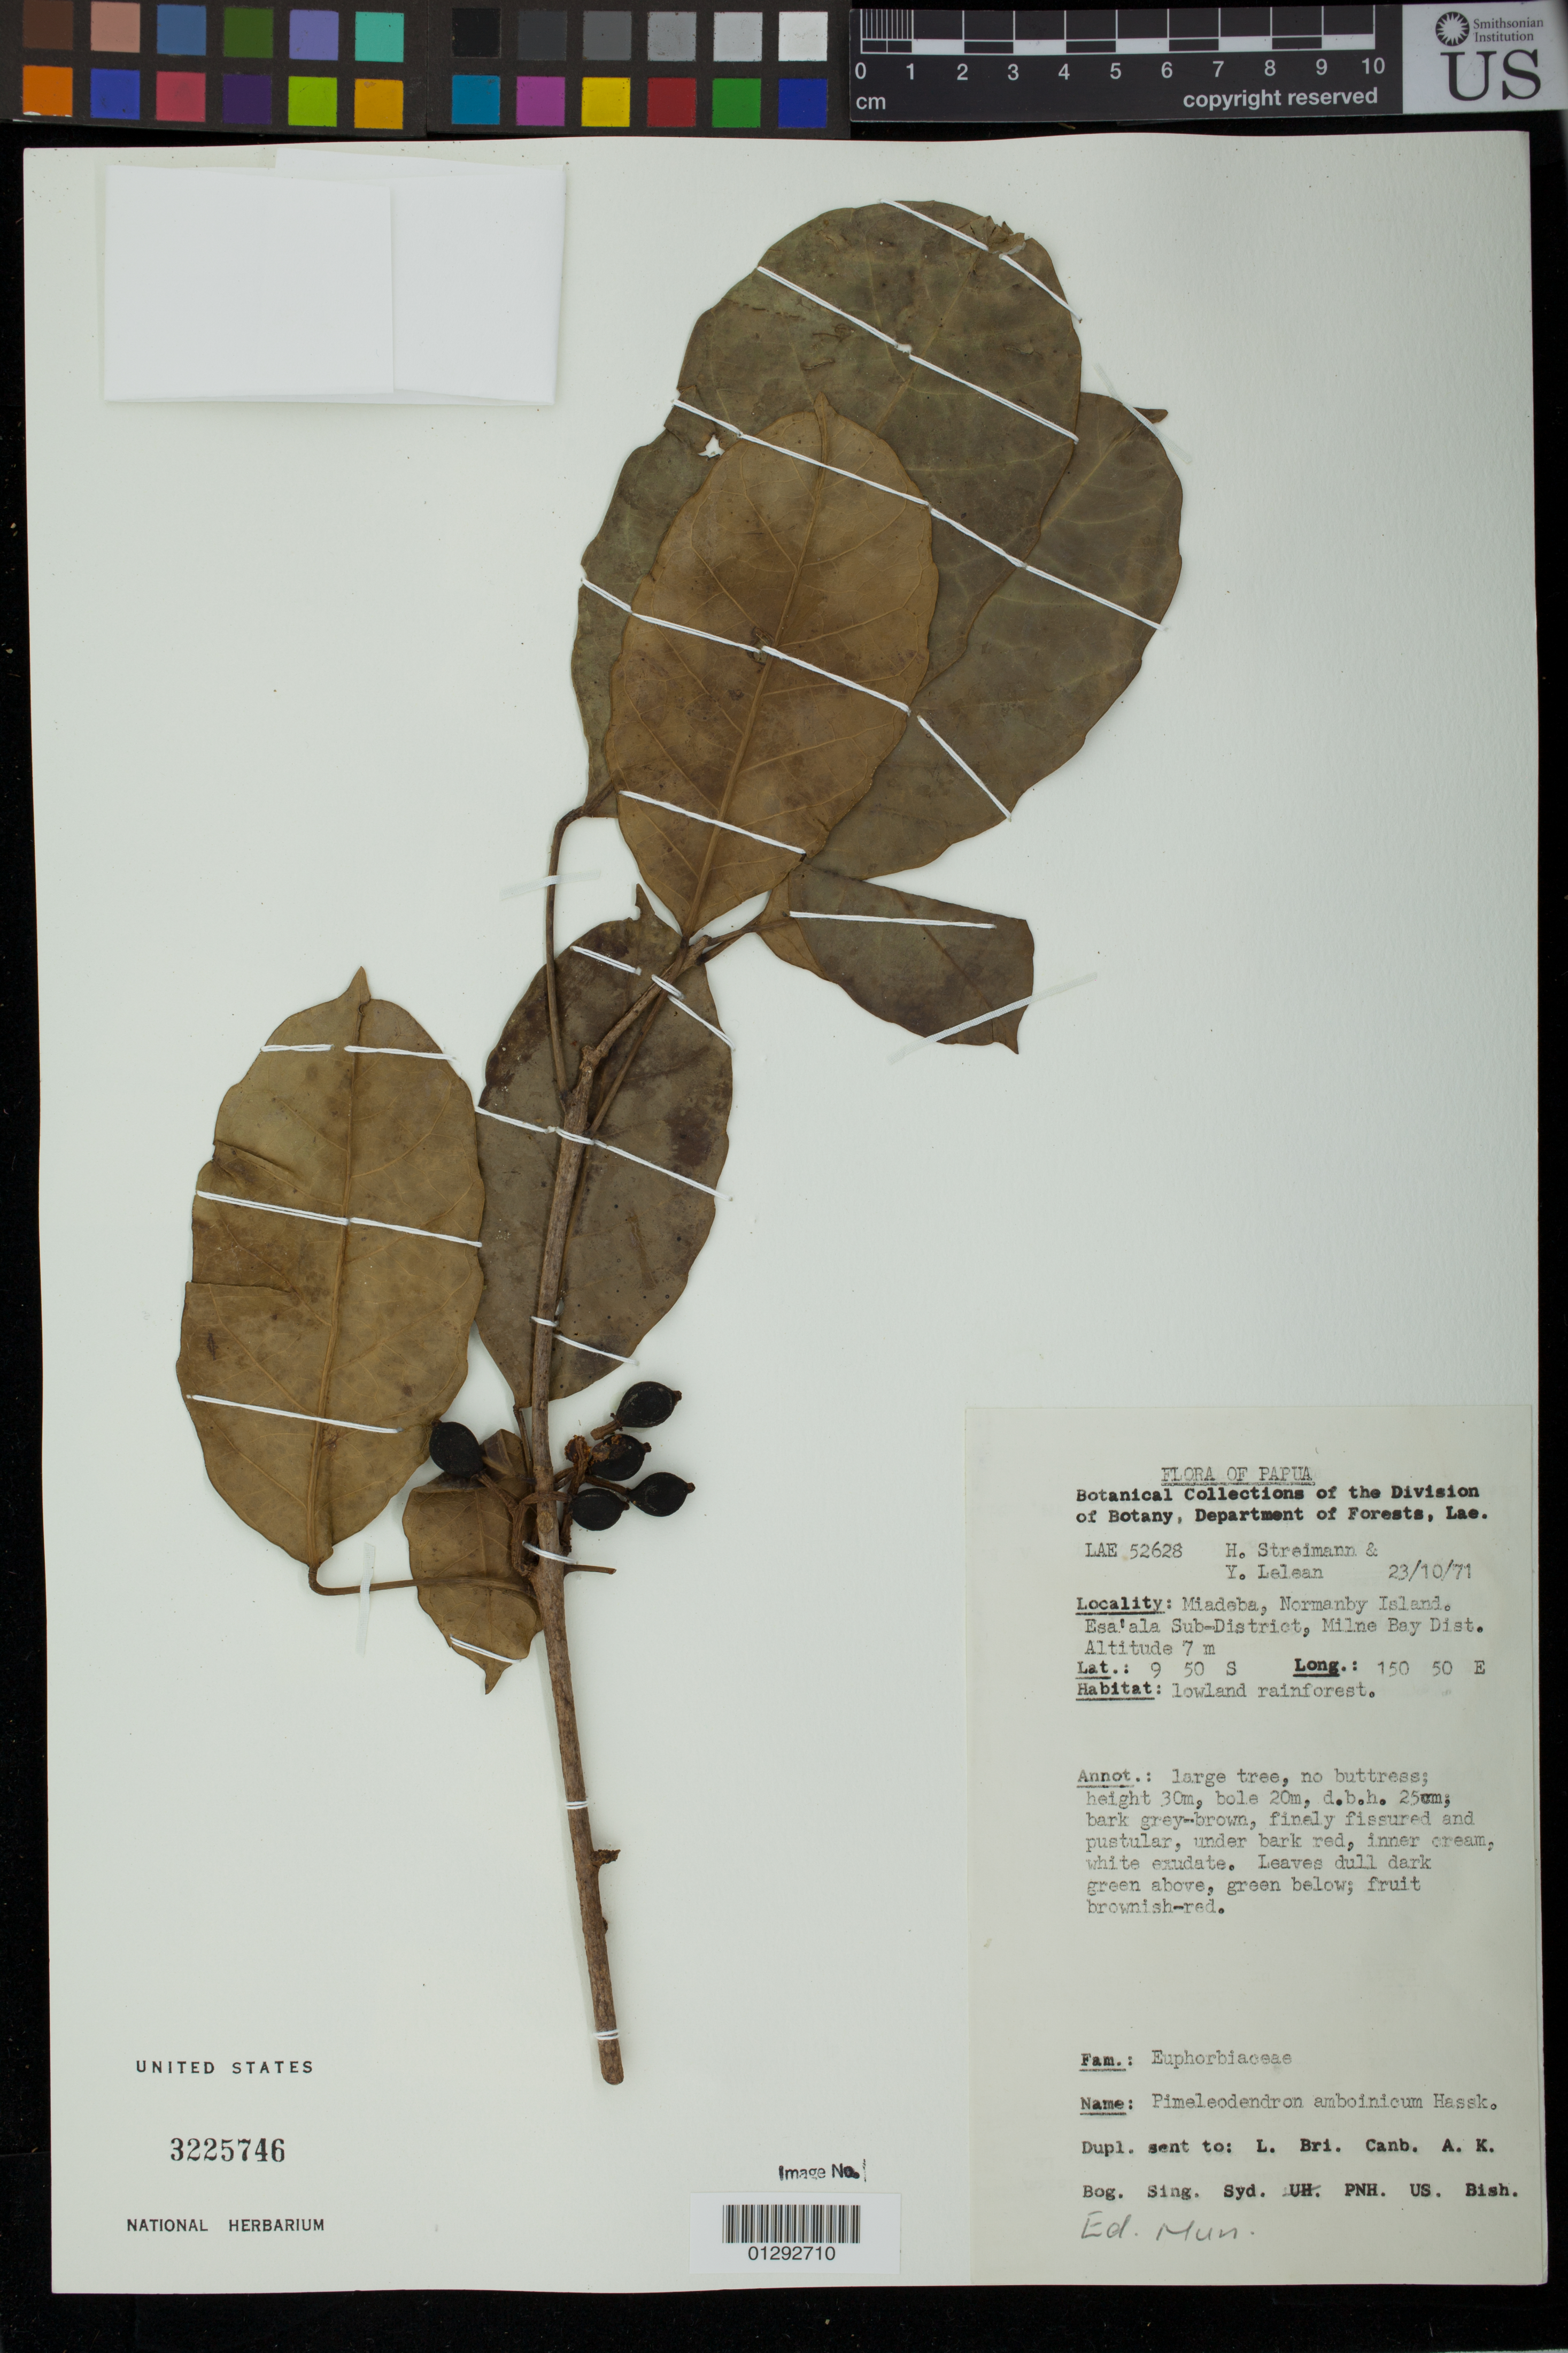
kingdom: Plantae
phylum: Tracheophyta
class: Magnoliopsida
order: Malpighiales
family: Euphorbiaceae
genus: Pimelodendron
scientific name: Pimelodendron amboinicum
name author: Hassk.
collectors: H. Streimann & Y. Lelean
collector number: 52628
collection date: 1971-10-23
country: Papua New Guinea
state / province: Milne Bay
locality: Miadeba, Normanby Island. Esa'ala Sub-district, Milne Bay District.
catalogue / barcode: US 3225746